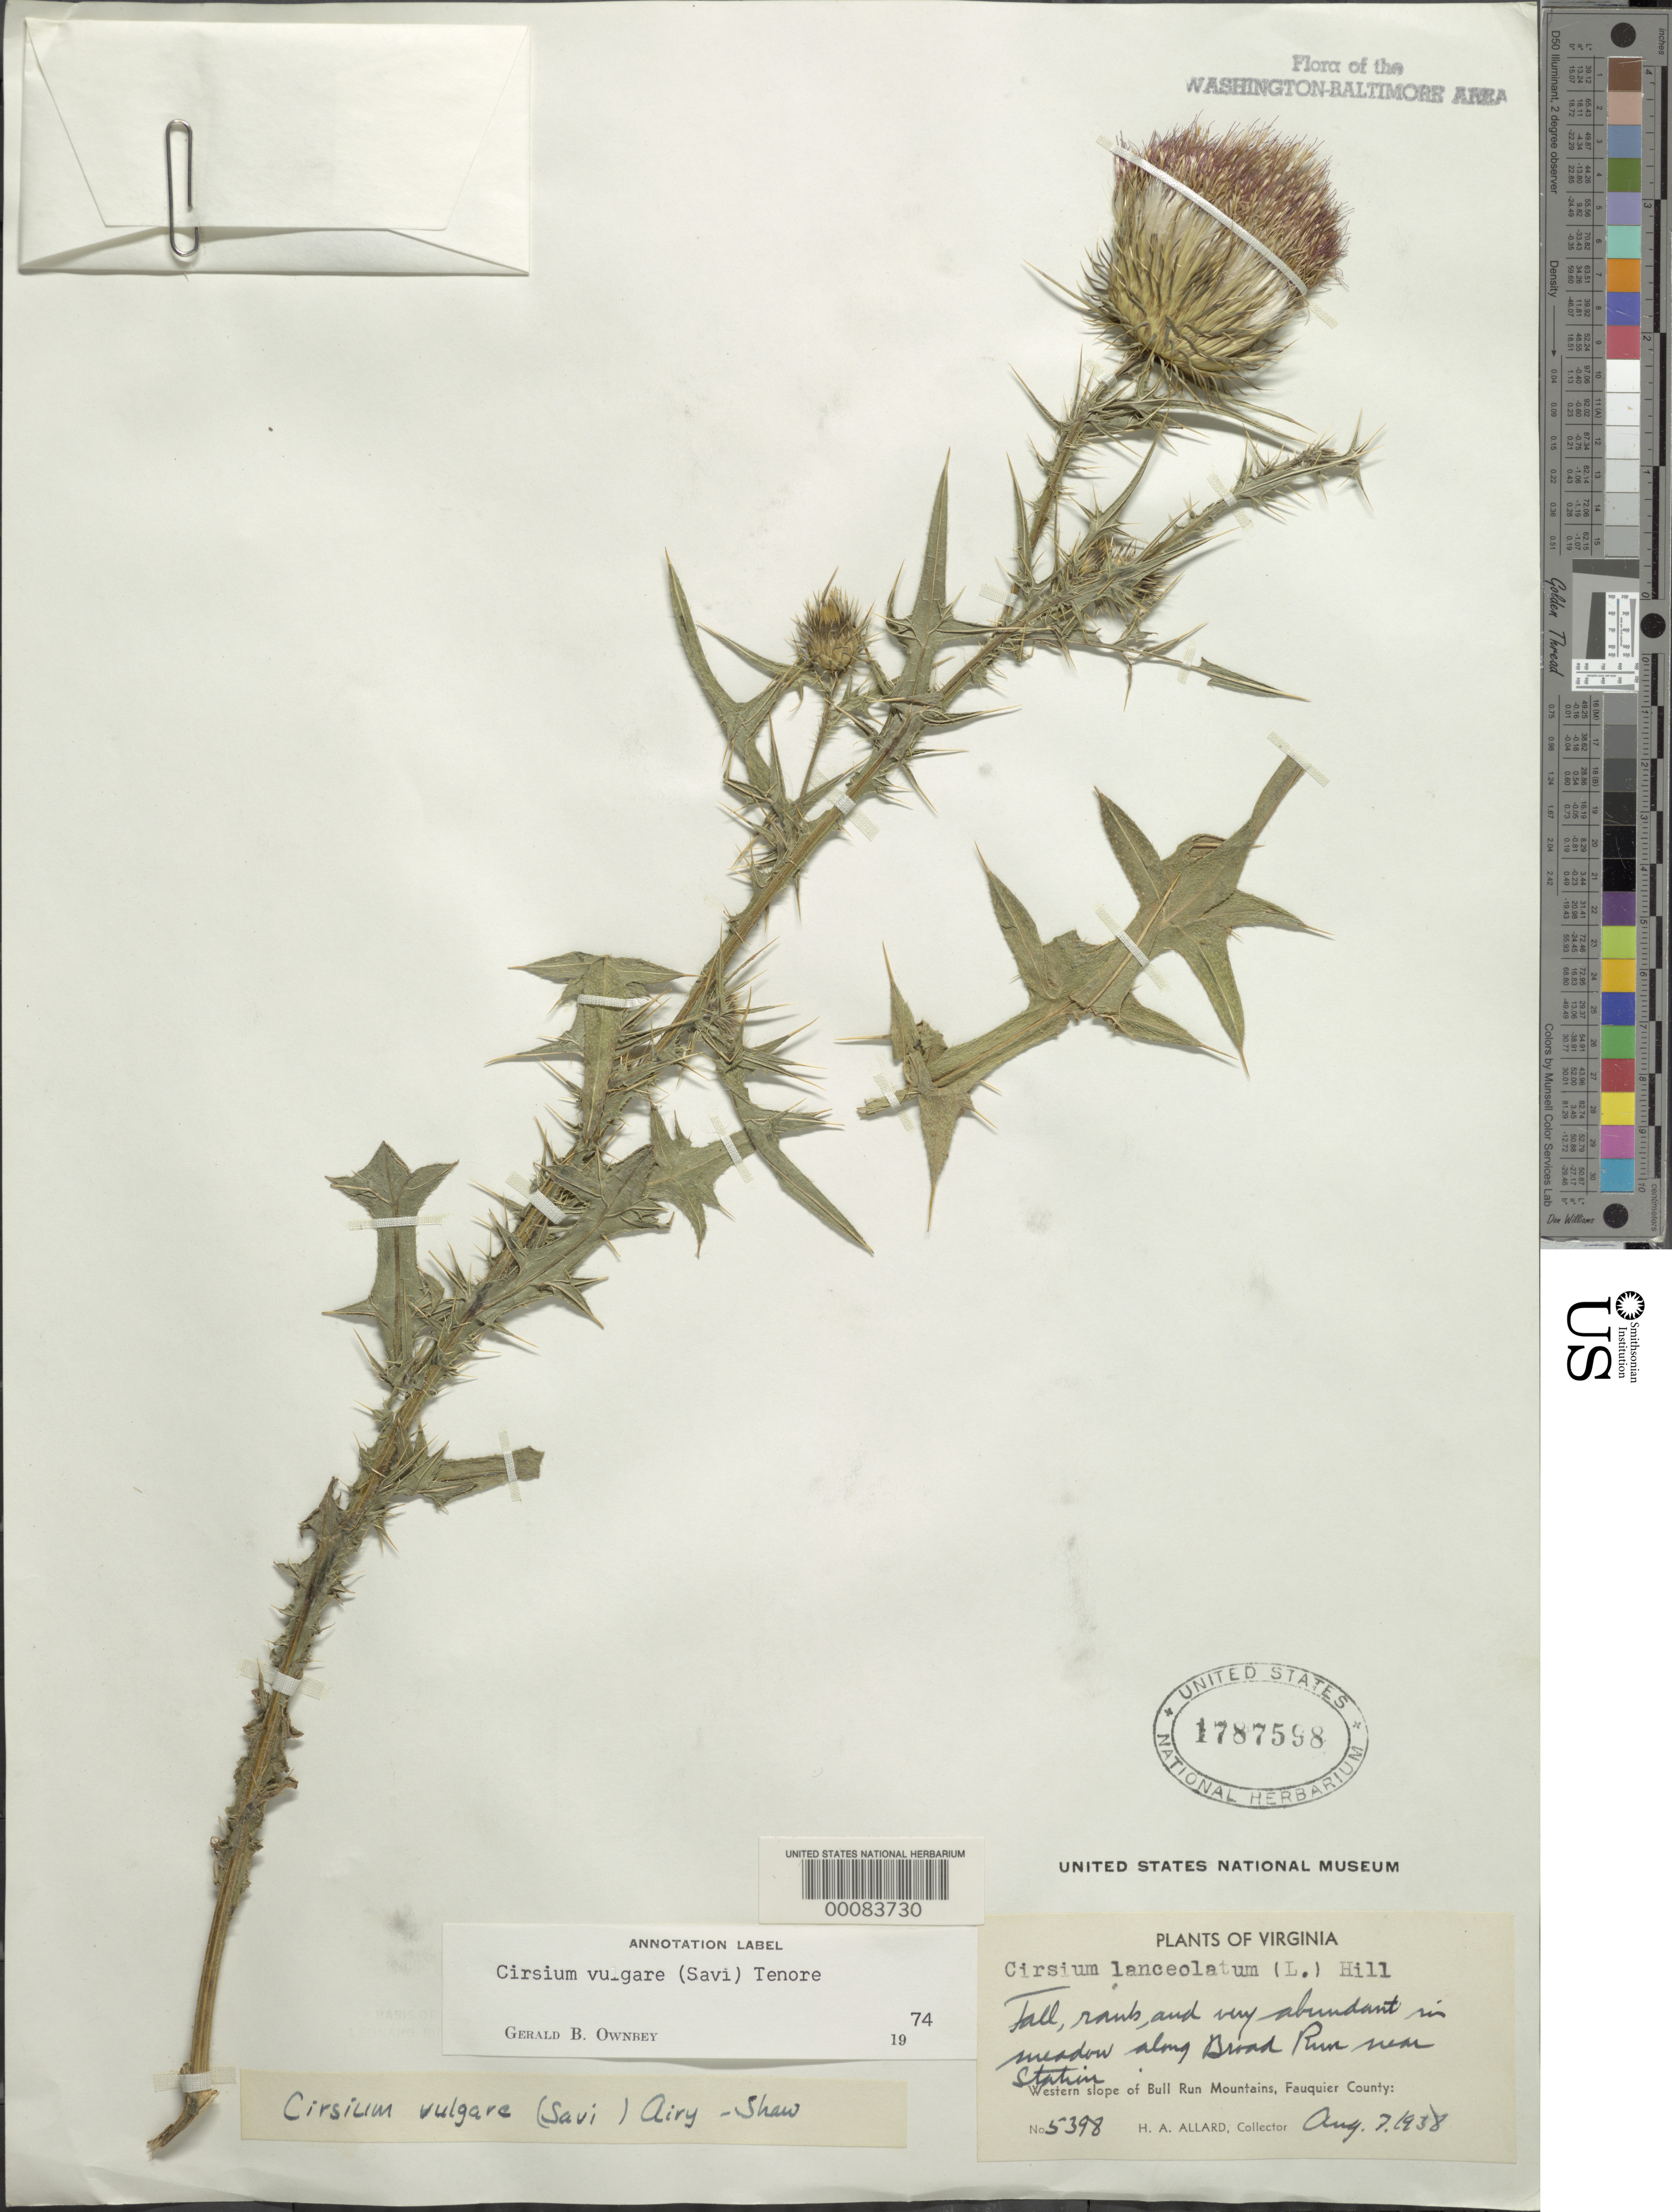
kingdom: Plantae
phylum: Tracheophyta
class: Magnoliopsida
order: Asterales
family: Asteraceae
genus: Cirsium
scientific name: Cirsium vulgare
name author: (Savi) Ten.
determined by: Ownbey, G. B.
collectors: H. A. Allard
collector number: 1996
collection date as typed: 12 Jul 1936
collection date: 1936-07-12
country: United States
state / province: Virginia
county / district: Fauquier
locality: Road to Aldie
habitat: Meadow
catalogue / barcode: US 1787598